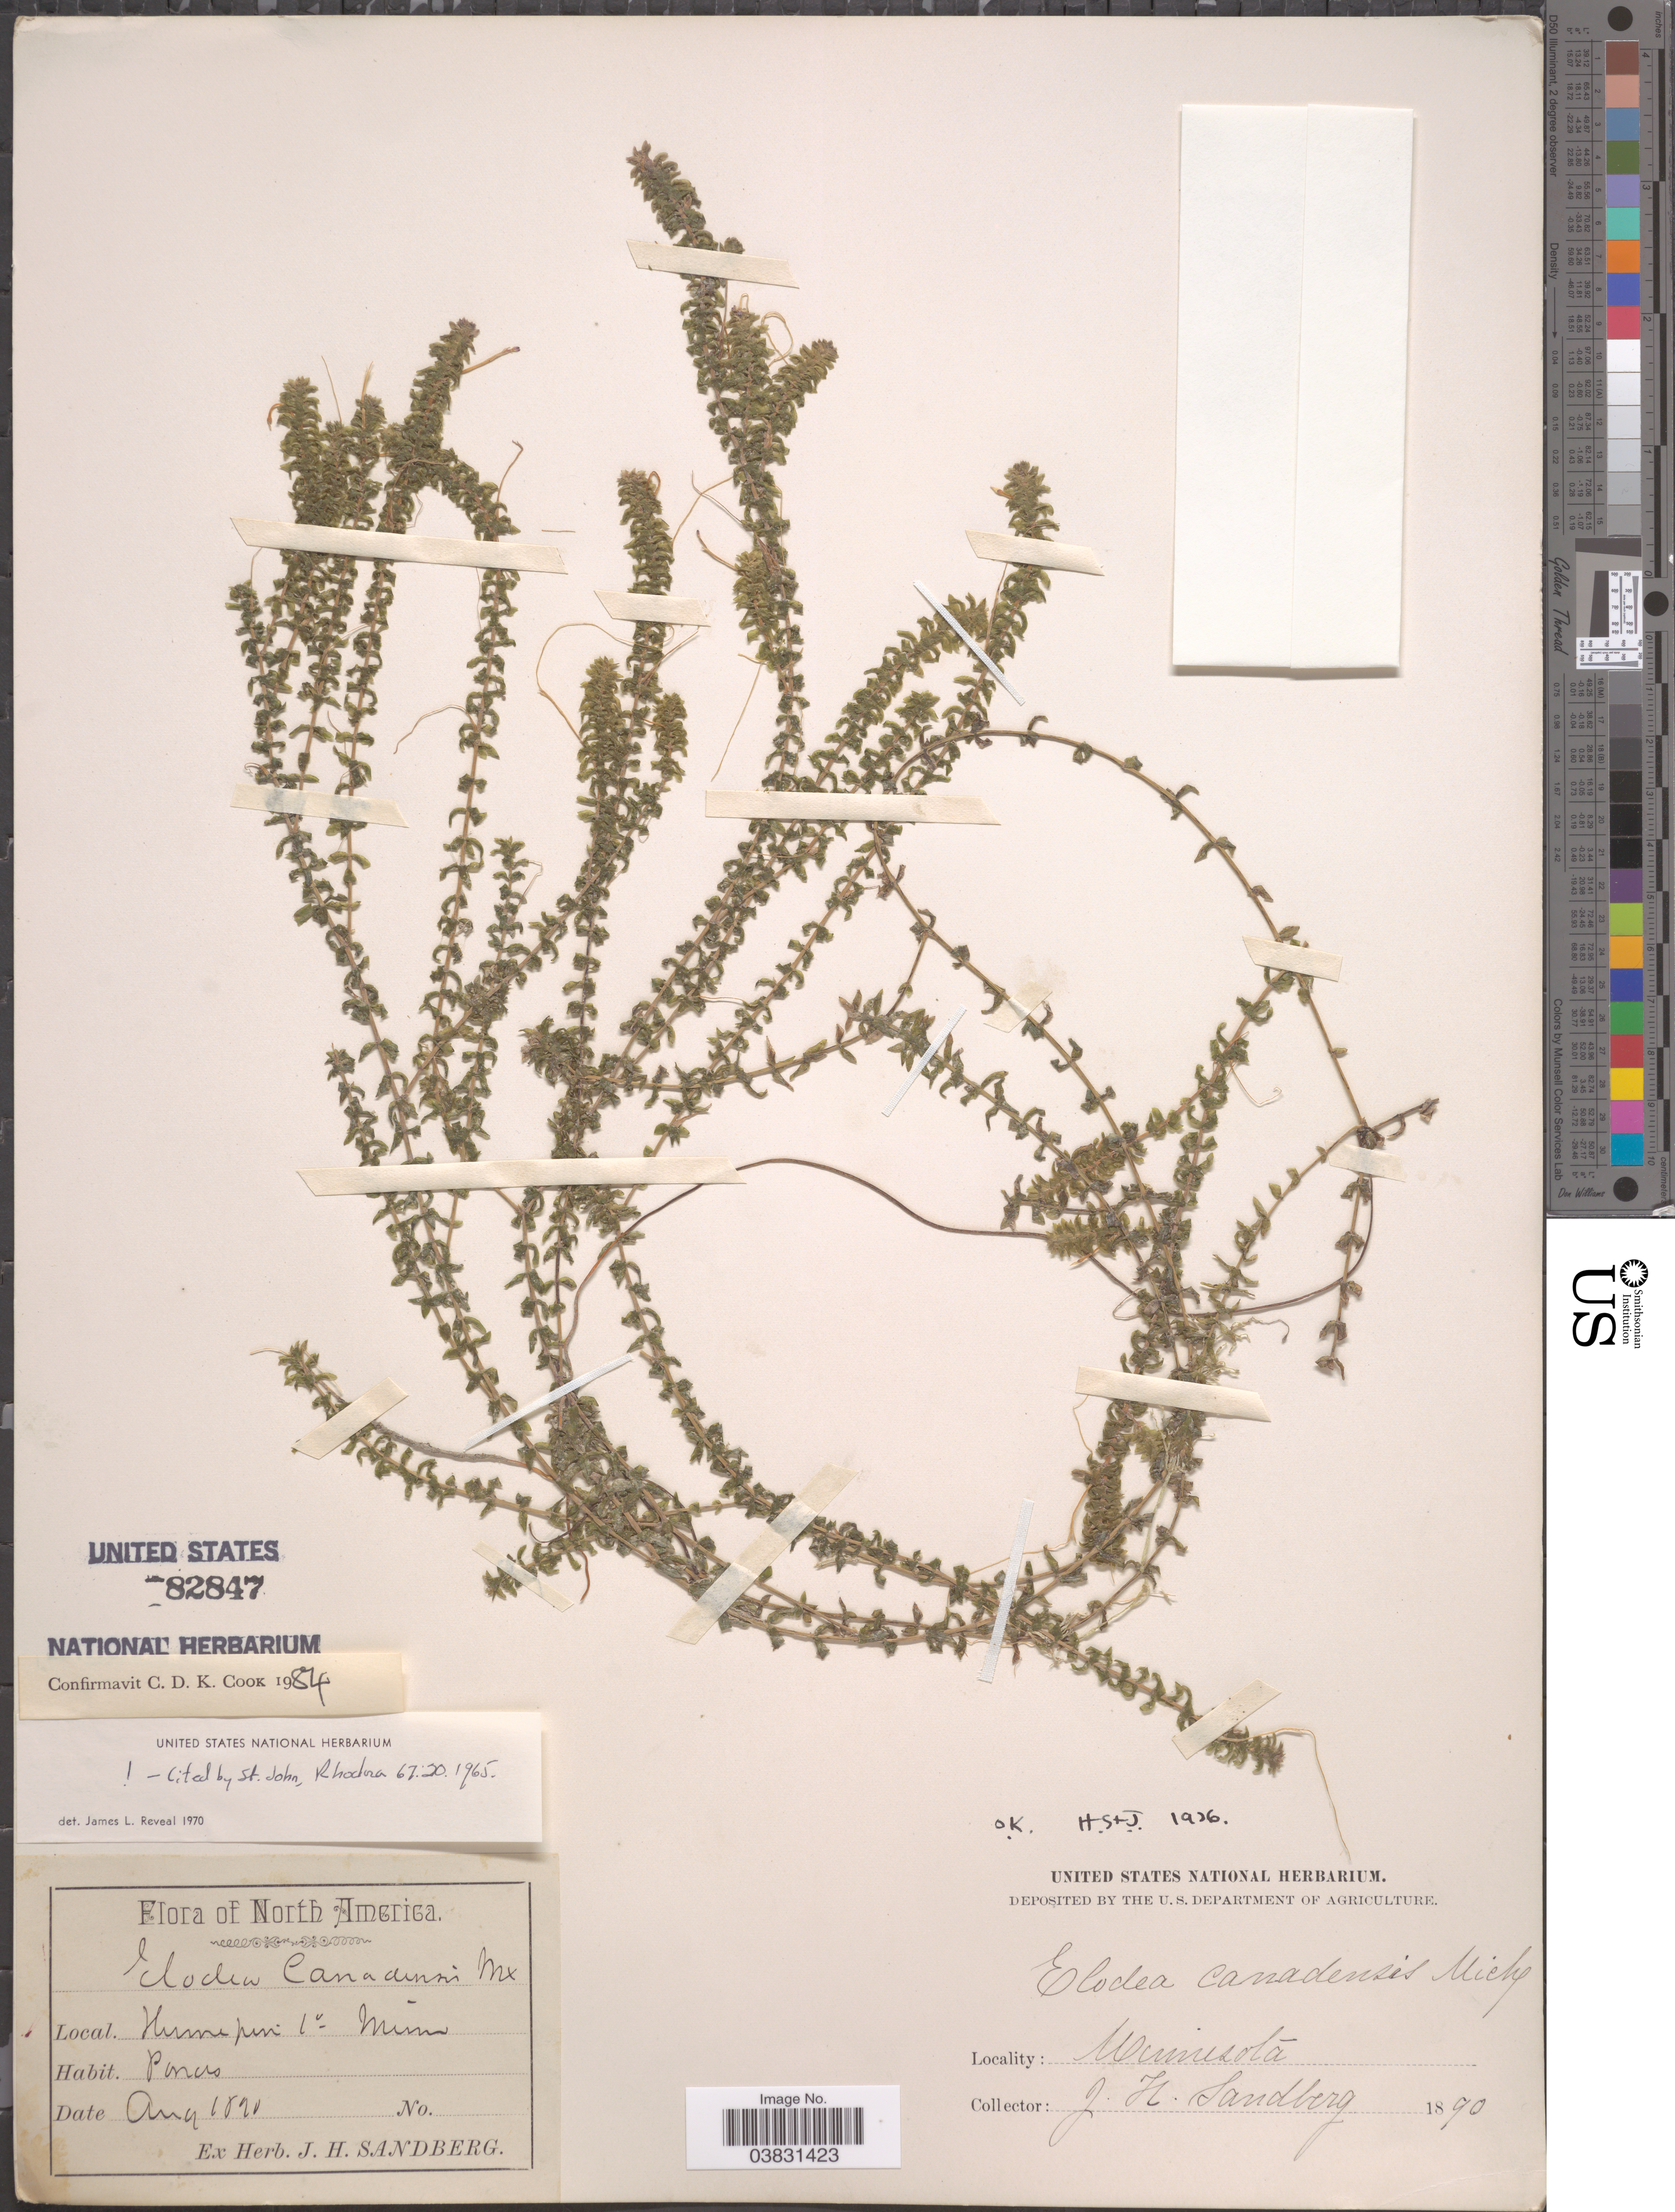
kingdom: Plantae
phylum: Tracheophyta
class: Liliopsida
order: Alismatales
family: Hydrocharitaceae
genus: Elodea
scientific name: Elodea canadensis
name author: Michx.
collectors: J. H. Sandberg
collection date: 1890-08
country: United States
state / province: Minnesota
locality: Hennepin Co. Ponds.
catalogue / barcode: US 82847